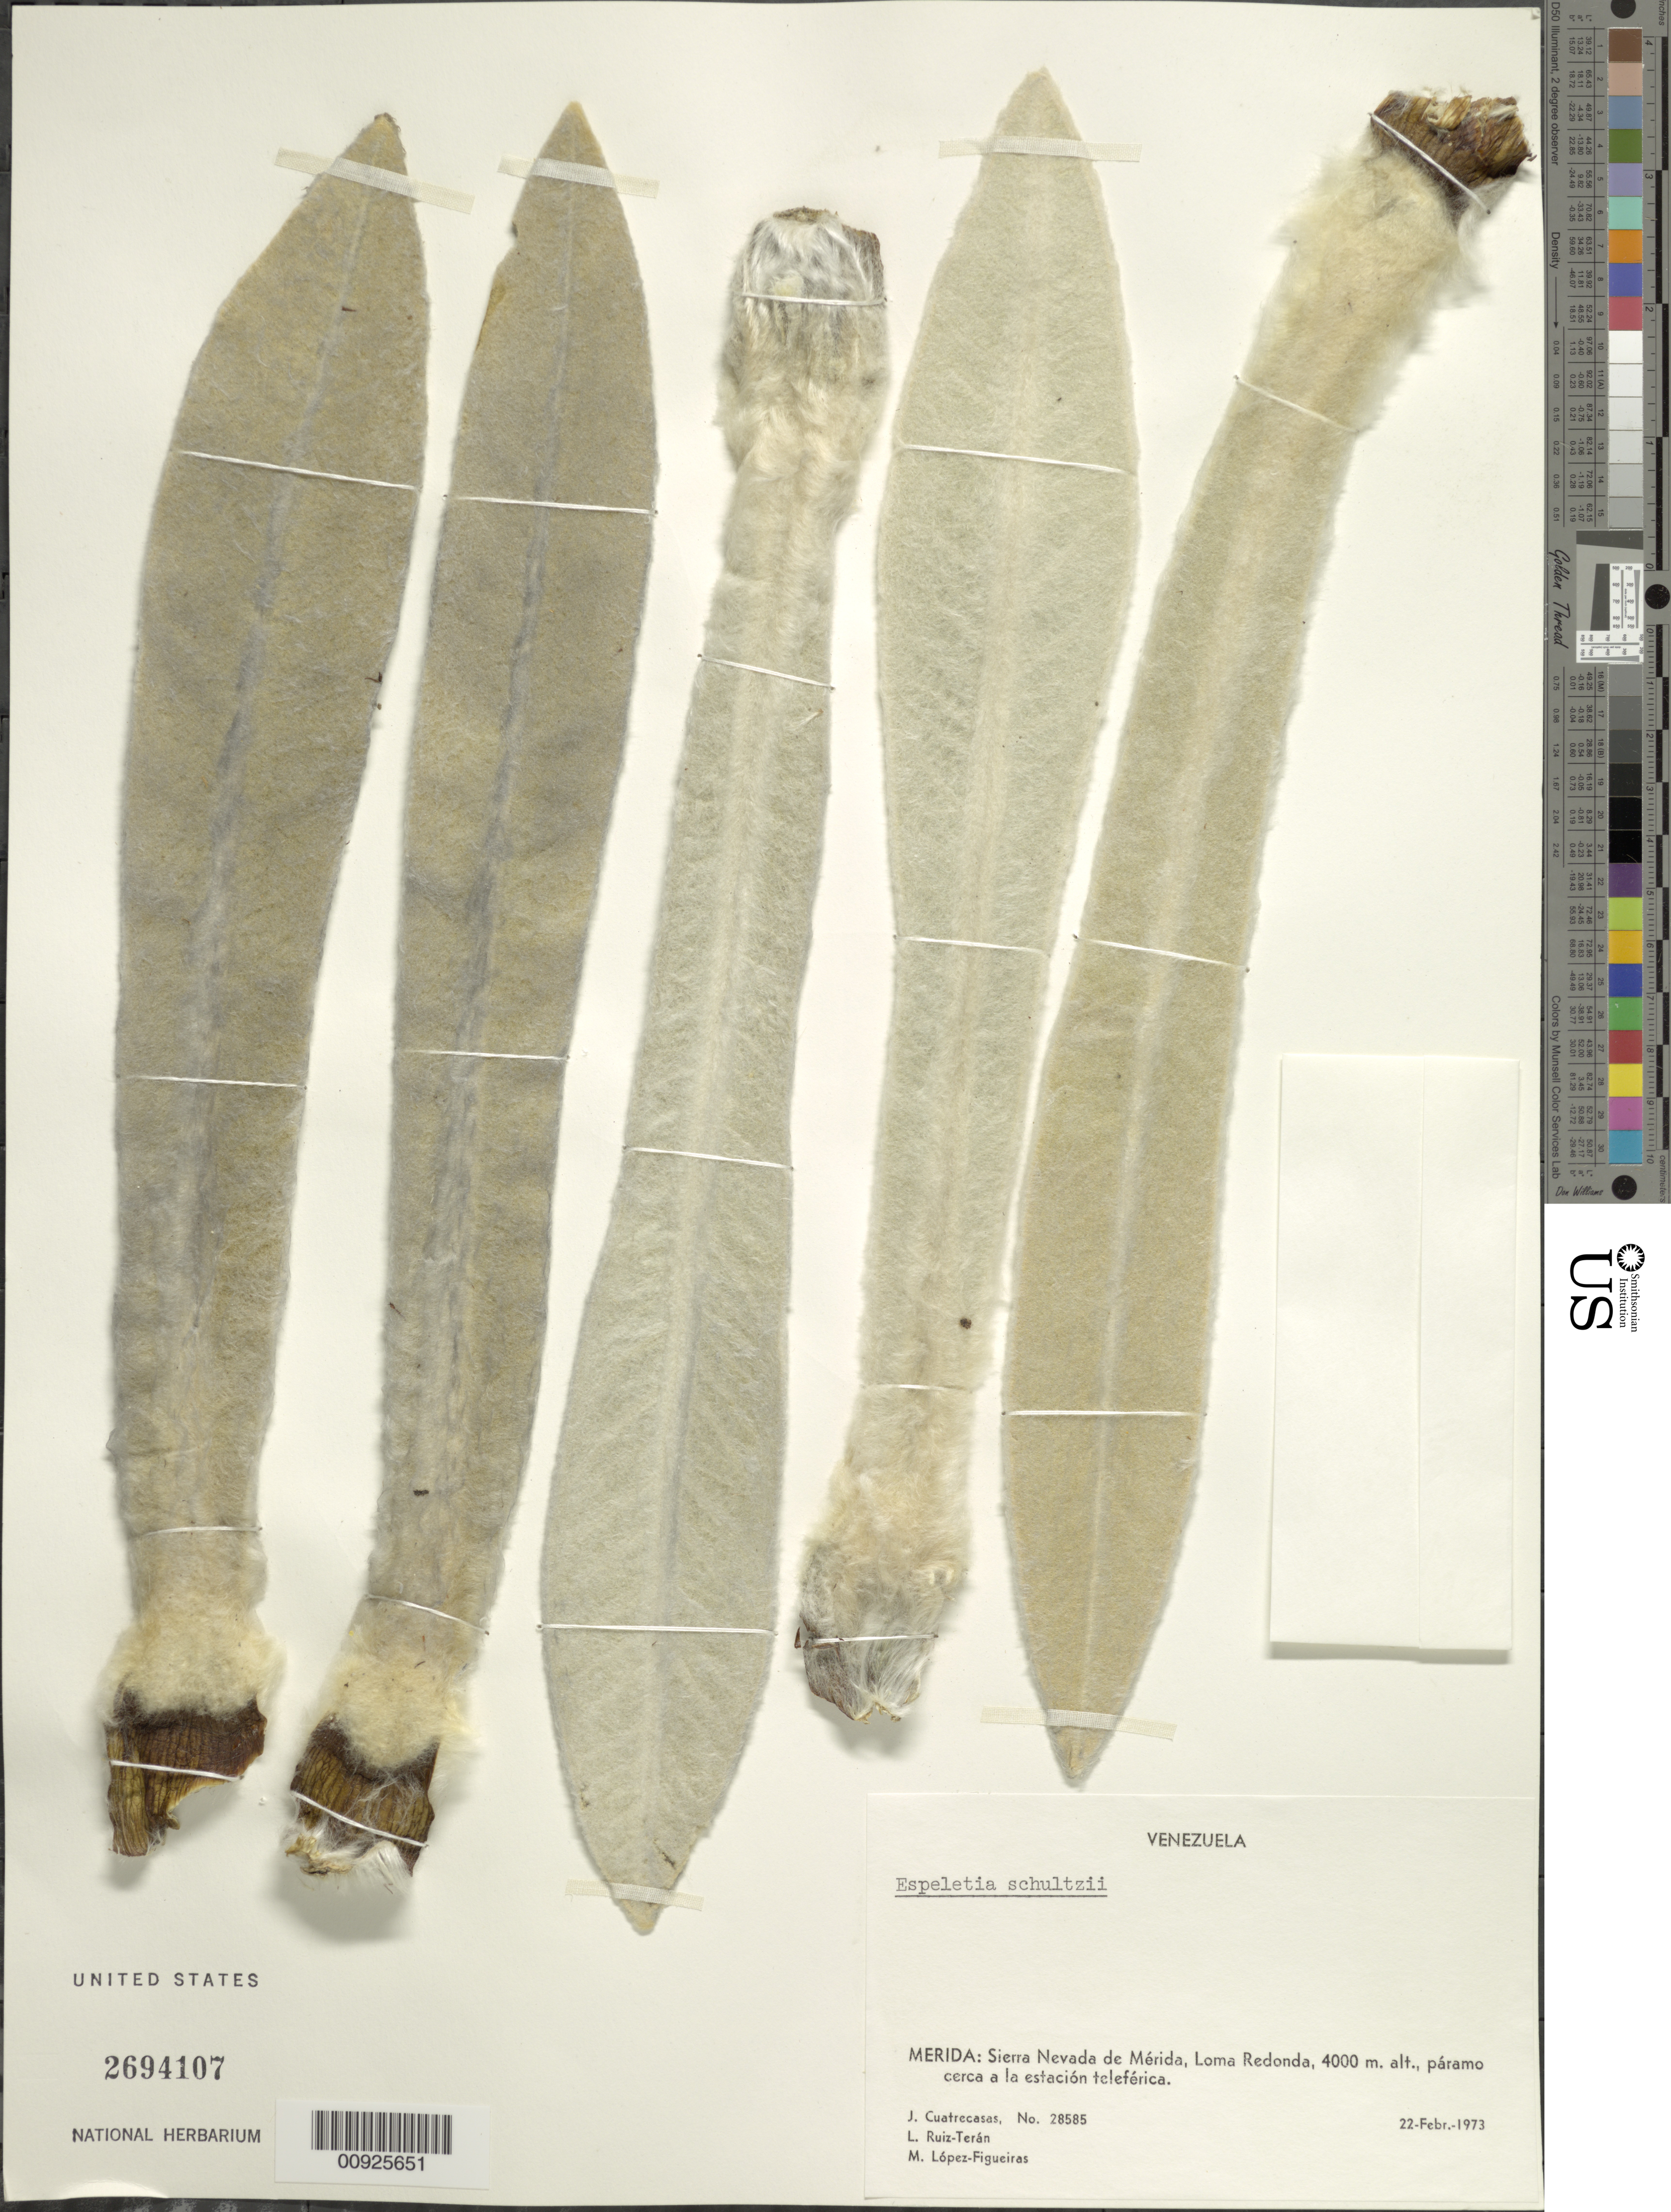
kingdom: Plantae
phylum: Tracheophyta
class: Magnoliopsida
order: Asterales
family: Asteraceae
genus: Espeletia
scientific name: Espeletia schultzii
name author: Wedd.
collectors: J. Cuatrecasas, L. E. Ruíz-Terán & M. López Figueiras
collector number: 28585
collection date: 1973-02-22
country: Venezuela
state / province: Mérida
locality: Sierra Nevada de Mérida, Loma Redonda, páramo cerca a la estación teleférica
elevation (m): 4000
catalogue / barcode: US 2694107